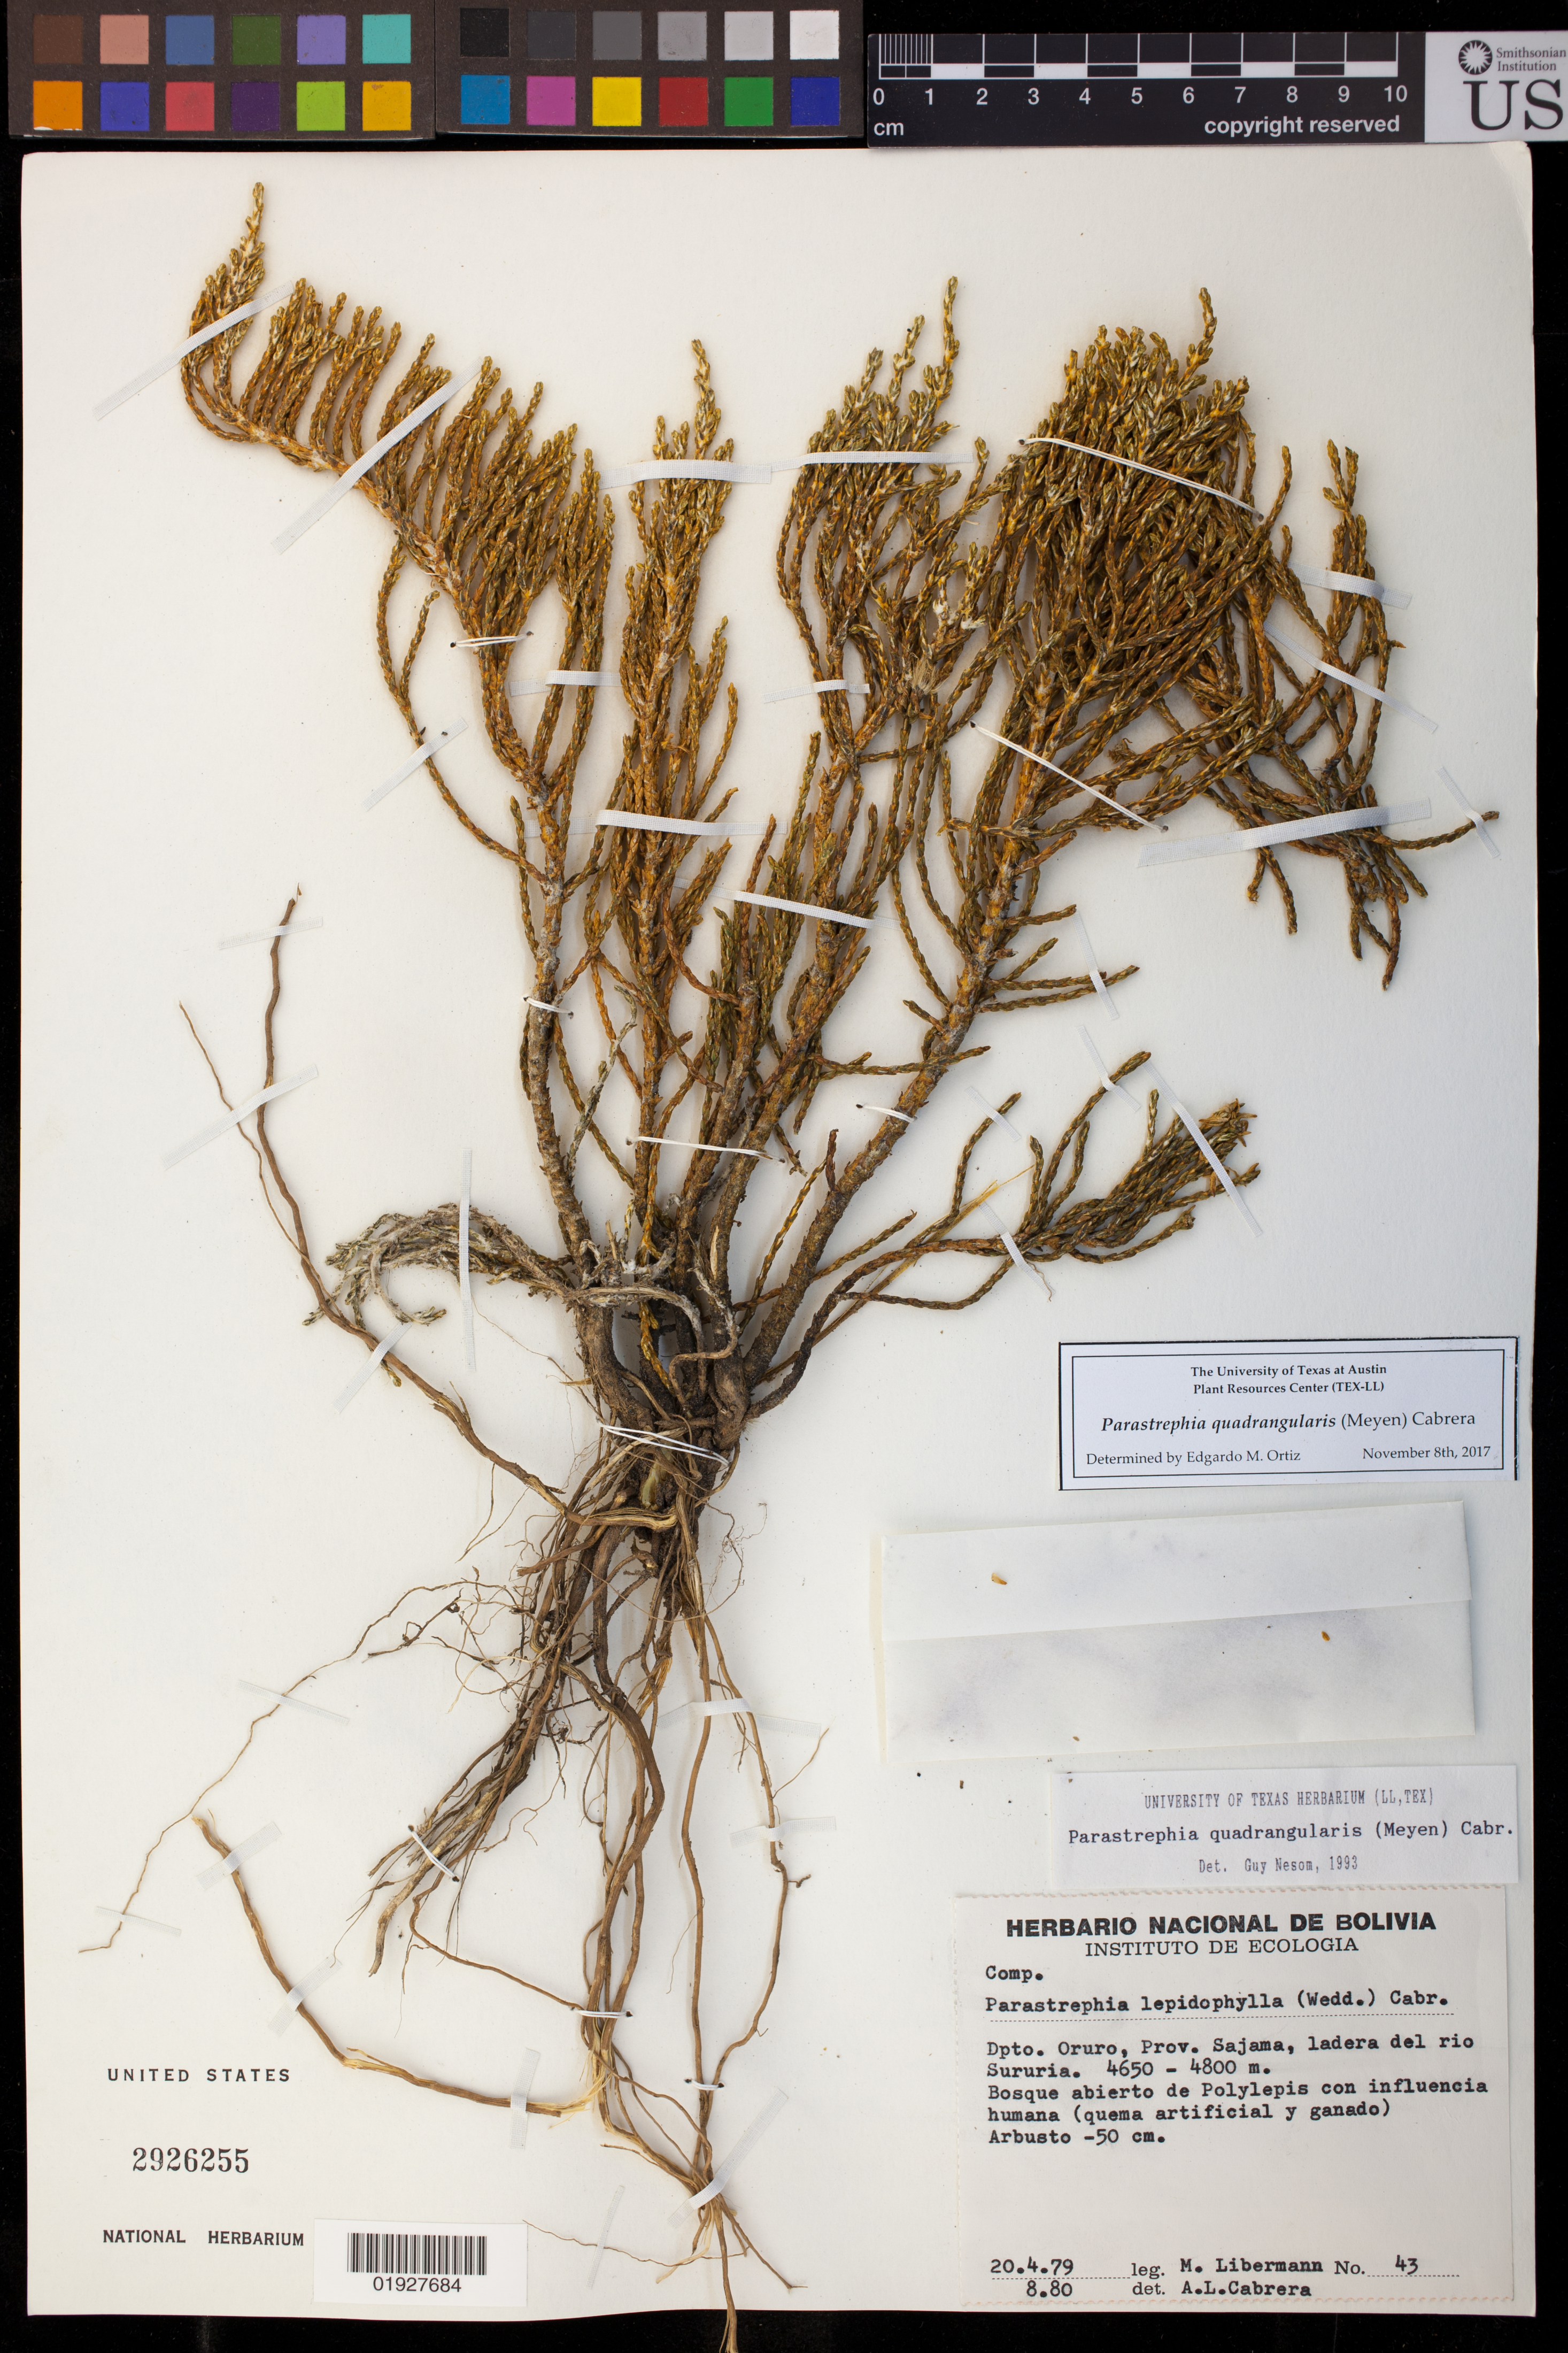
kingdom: Plantae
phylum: Tracheophyta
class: Magnoliopsida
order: Asterales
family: Asteraceae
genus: Parastrephia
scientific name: Parastrephia quadrangularis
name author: (Meyen) Cabrera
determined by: Ortiz, E. M.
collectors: M. Libermann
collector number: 43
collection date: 1979-04-20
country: Bolivia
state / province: Oruro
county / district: Sajama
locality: Ladera del rio Sururia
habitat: Bosque abierto de Polylipis con influencia humana (Quema atrificial y ganado)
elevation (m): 4650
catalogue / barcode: US 2926255